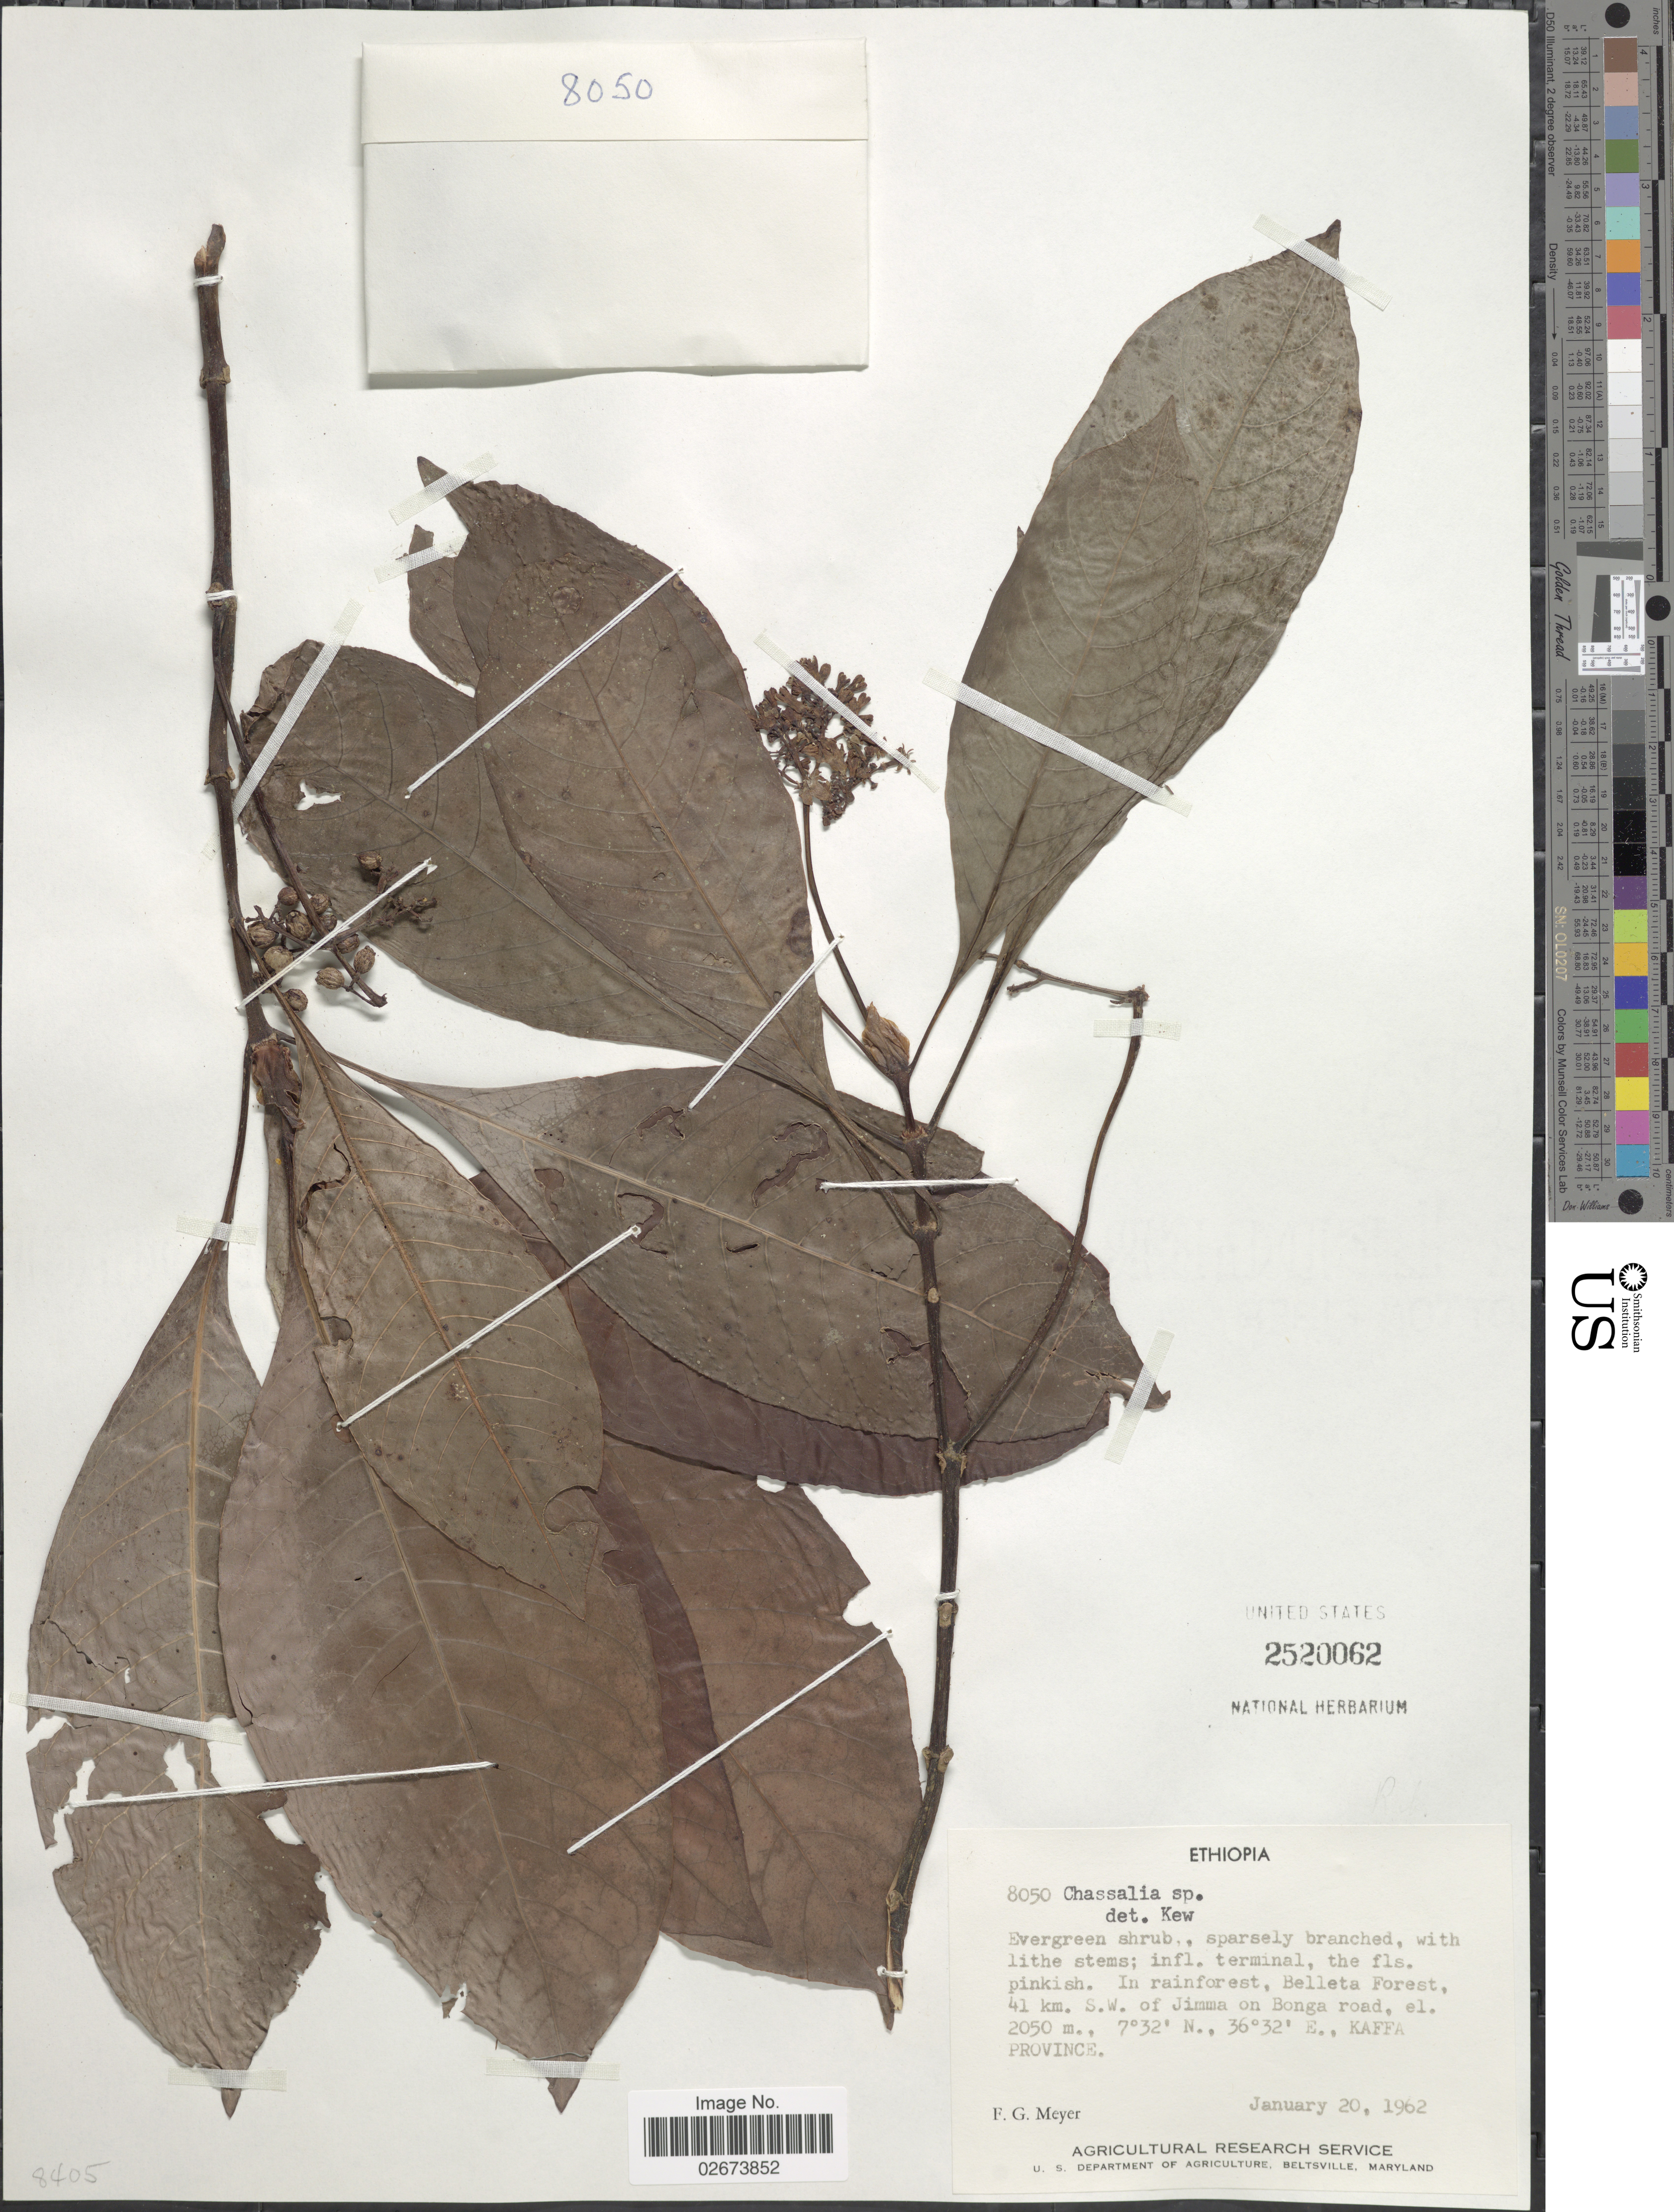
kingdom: Plantae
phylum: Tracheophyta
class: Magnoliopsida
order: Gentianales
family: Rubiaceae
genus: Chassalia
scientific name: Chassalia sp.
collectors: F. G. Meyer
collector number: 8050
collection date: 1962-01-20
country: Ethiopia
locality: In rainforest, Belleta Forest, 41 km. S.W. of Jimma on Bonga road, Kaffa Province.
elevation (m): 2050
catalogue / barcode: US 2520062